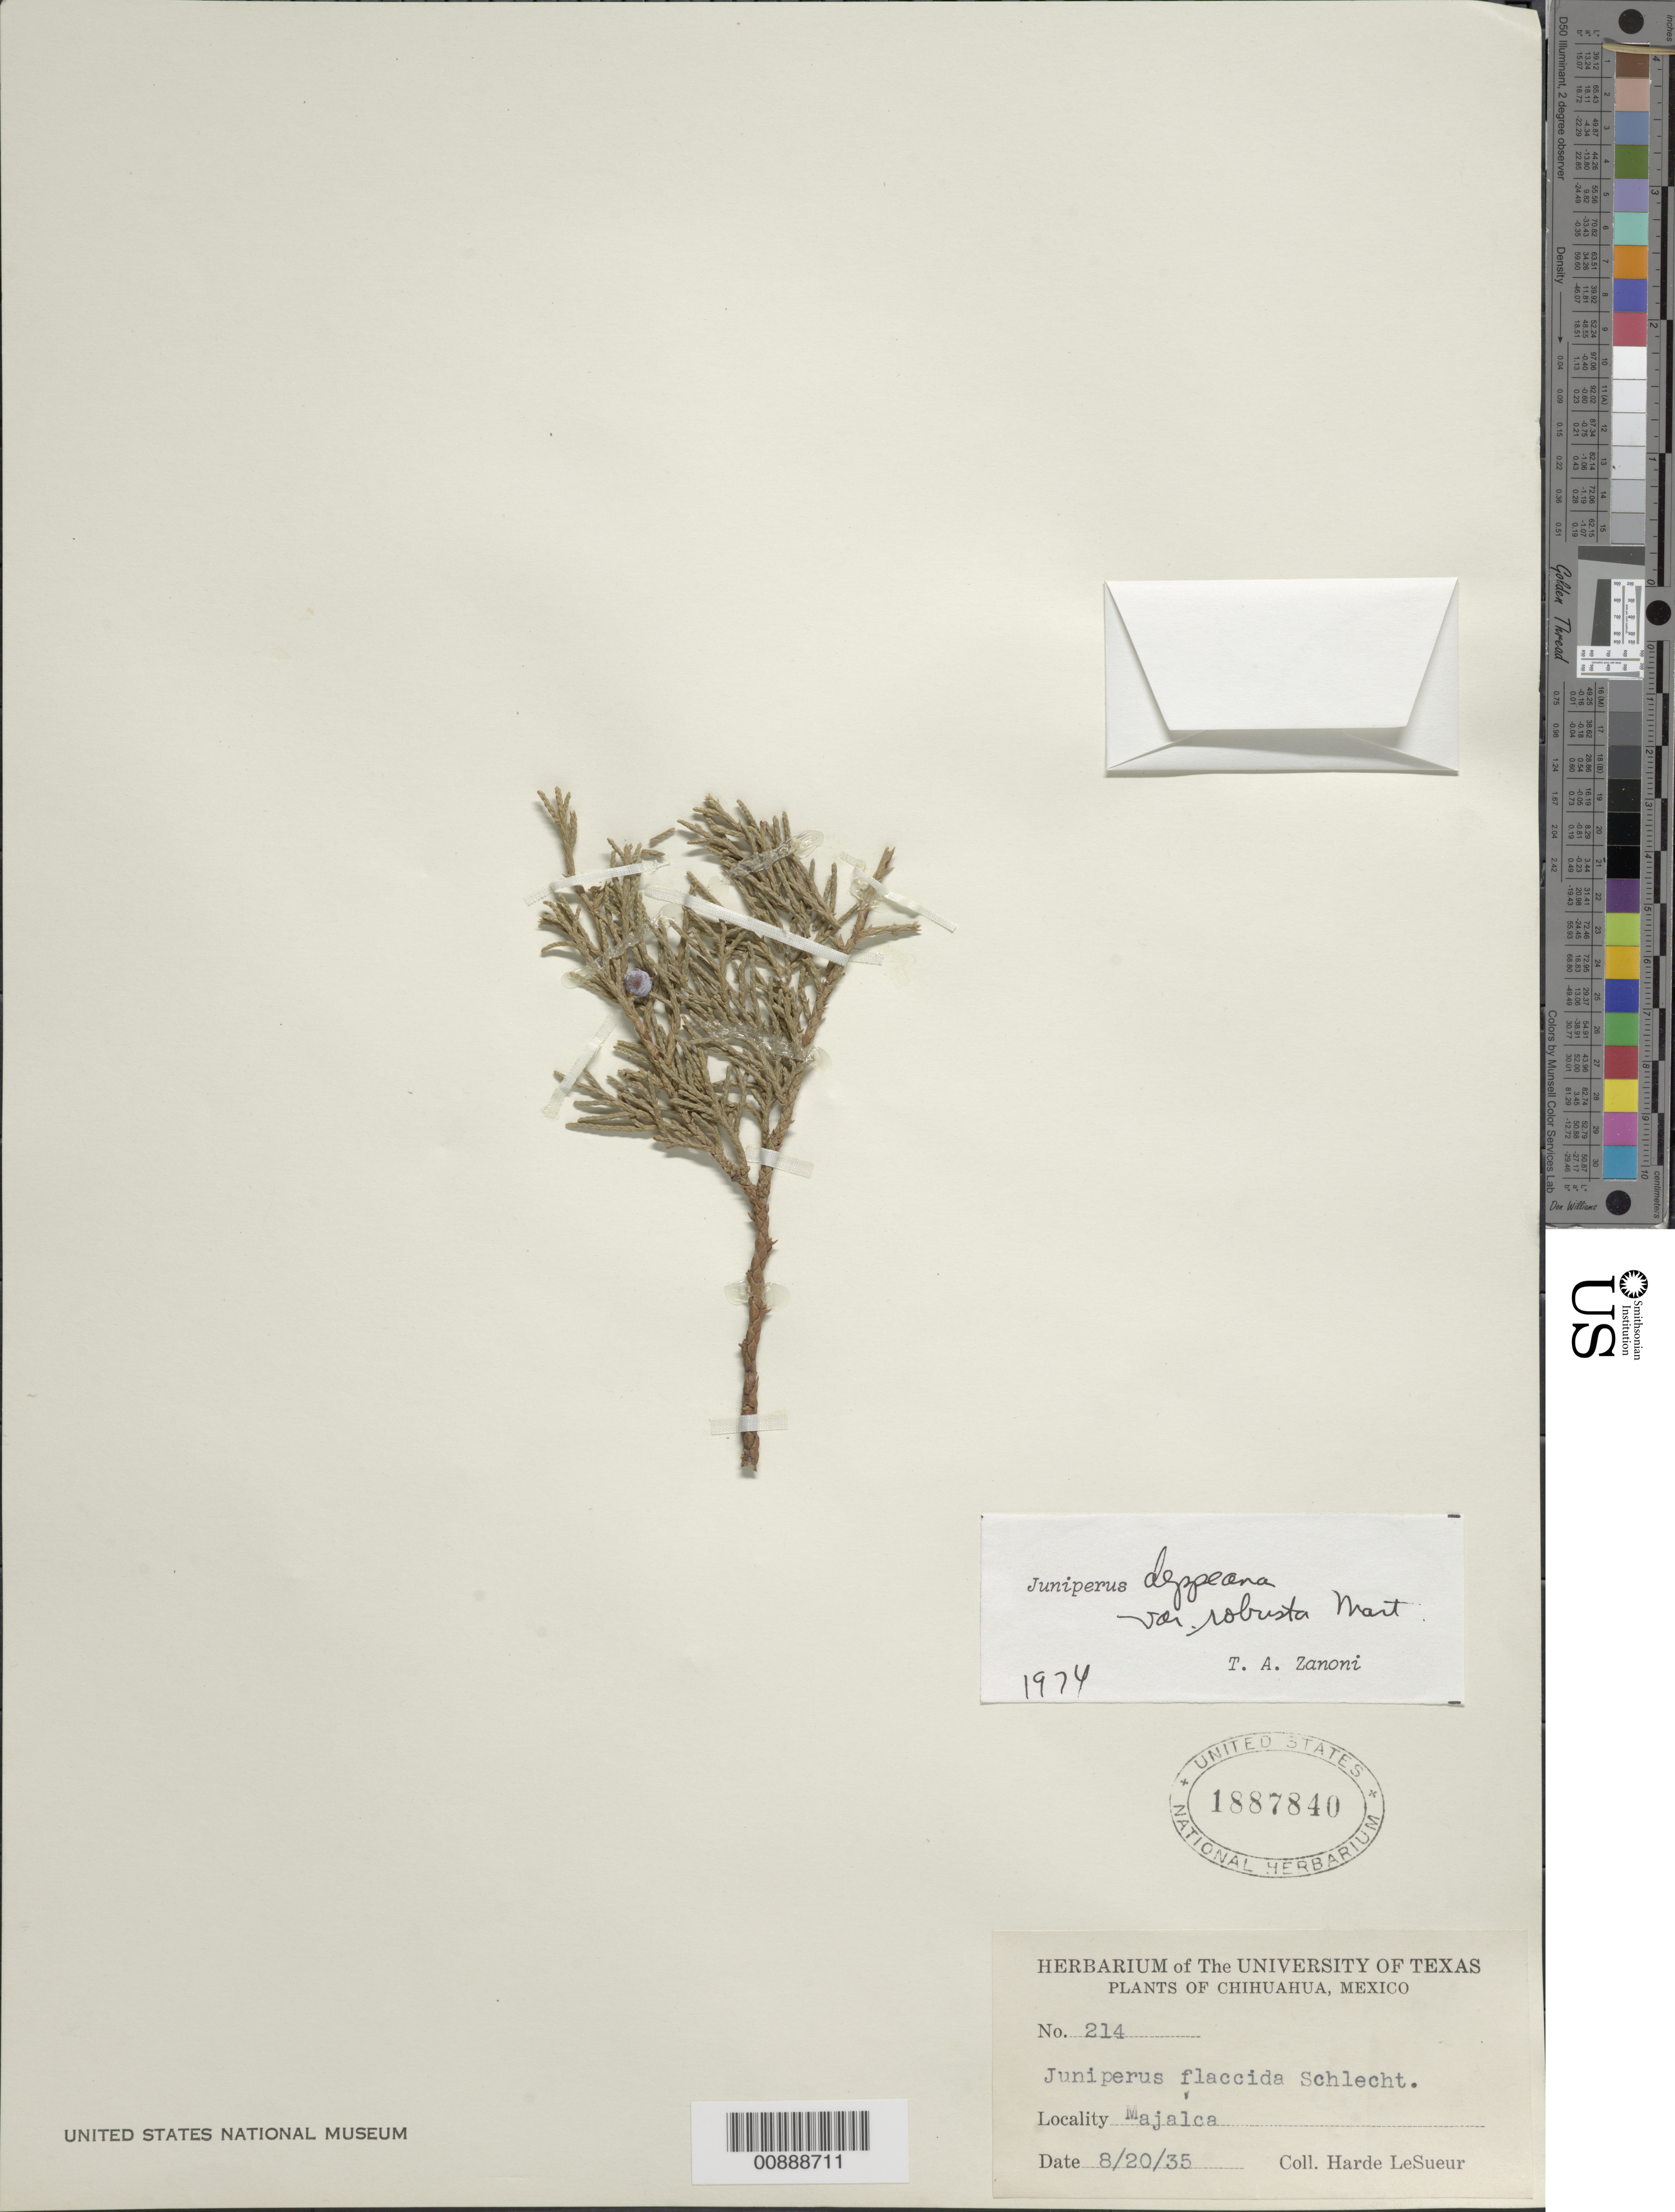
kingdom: Plantae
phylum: Tracheophyta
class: Pinopsida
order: Pinales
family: Cupressaceae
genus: Juniperus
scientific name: Juniperus deppeana var. robusta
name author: Martínez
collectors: D. H. LeSueur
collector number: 214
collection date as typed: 20 Aug 1935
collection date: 1935-08-20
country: Mexico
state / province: Chihuahua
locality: Majalca, Chihuahua.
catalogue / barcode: US 1887840